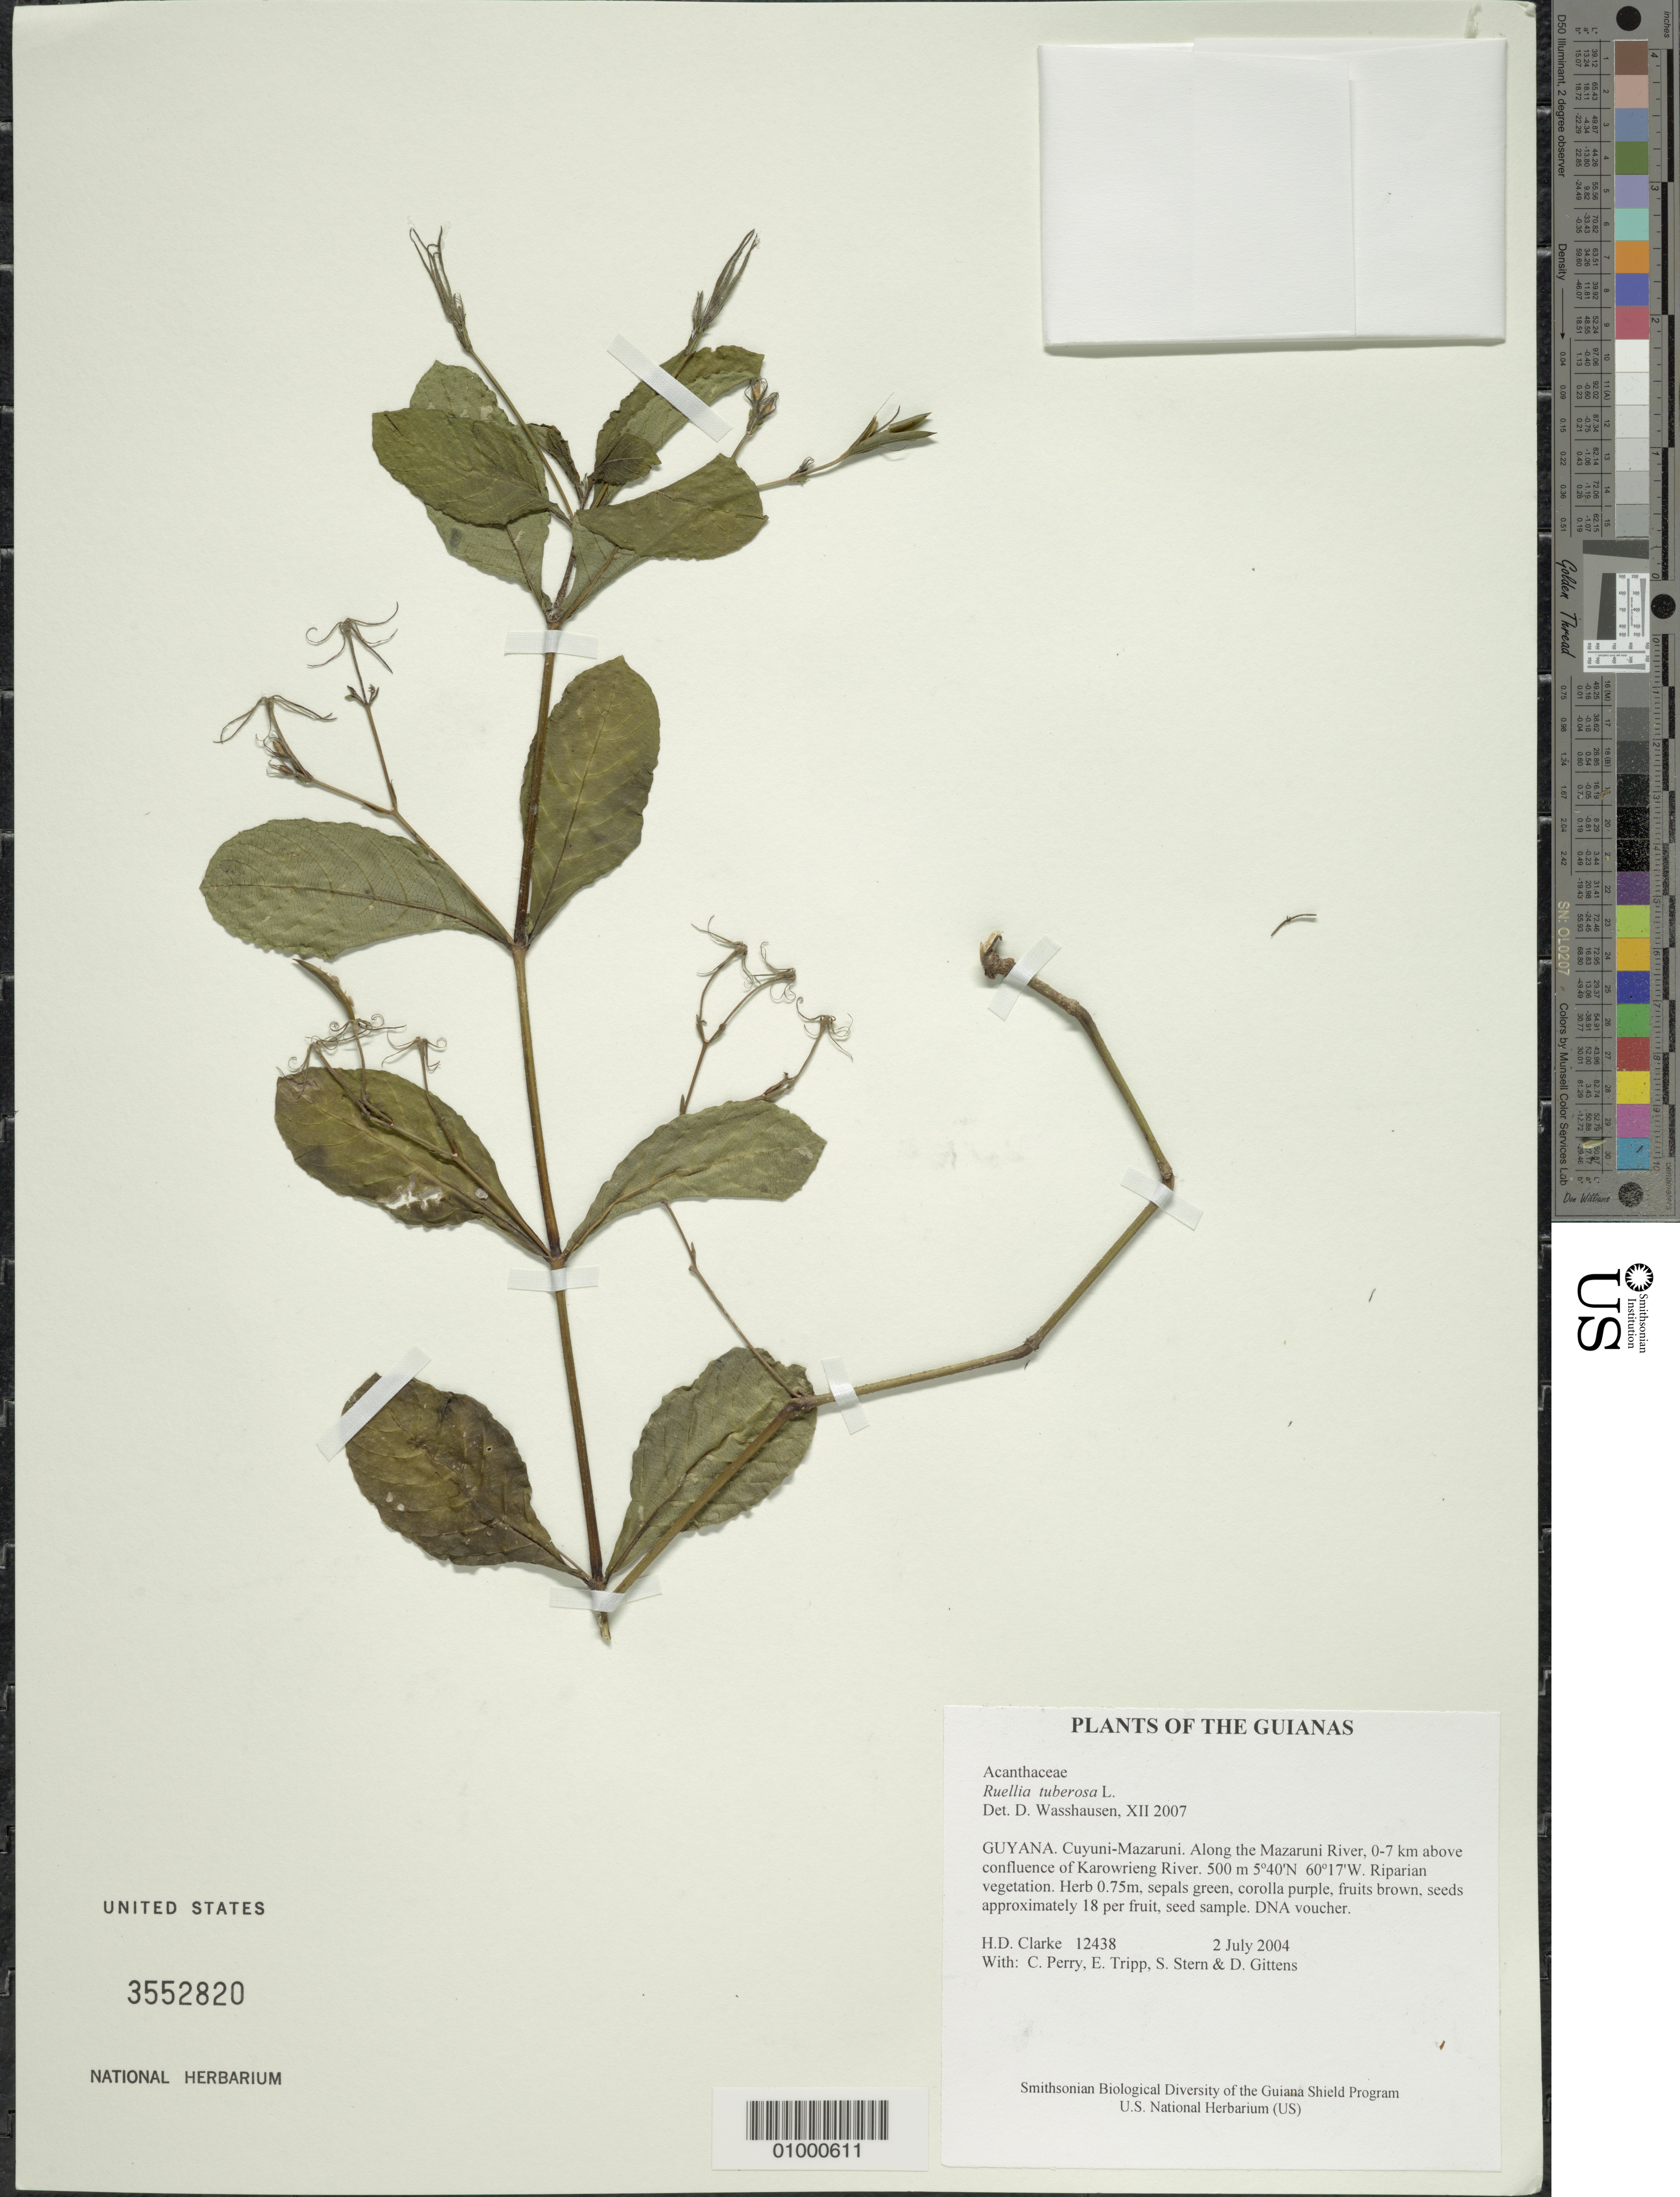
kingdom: Plantae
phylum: Tracheophyta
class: Magnoliopsida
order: Lamiales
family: Acanthaceae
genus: Ruellia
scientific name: Ruellia tuberosa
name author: L.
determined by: Wasshausen, Dieter C., (BOT), Smithsonian Institution - National Museum of Natural History (UNITED STATES)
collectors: H. D. Clarke, C. Perry, E. Tripp, S. R. Stern & D. Gittens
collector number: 12438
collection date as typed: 2 July 2004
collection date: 2004-07-02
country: Guyana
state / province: Cuyuni-Mazaruni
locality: Along the Mazaruni River, 0-7 km above confluence of Karowrieng River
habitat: Riparian vegetation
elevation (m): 500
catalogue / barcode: US 3552820